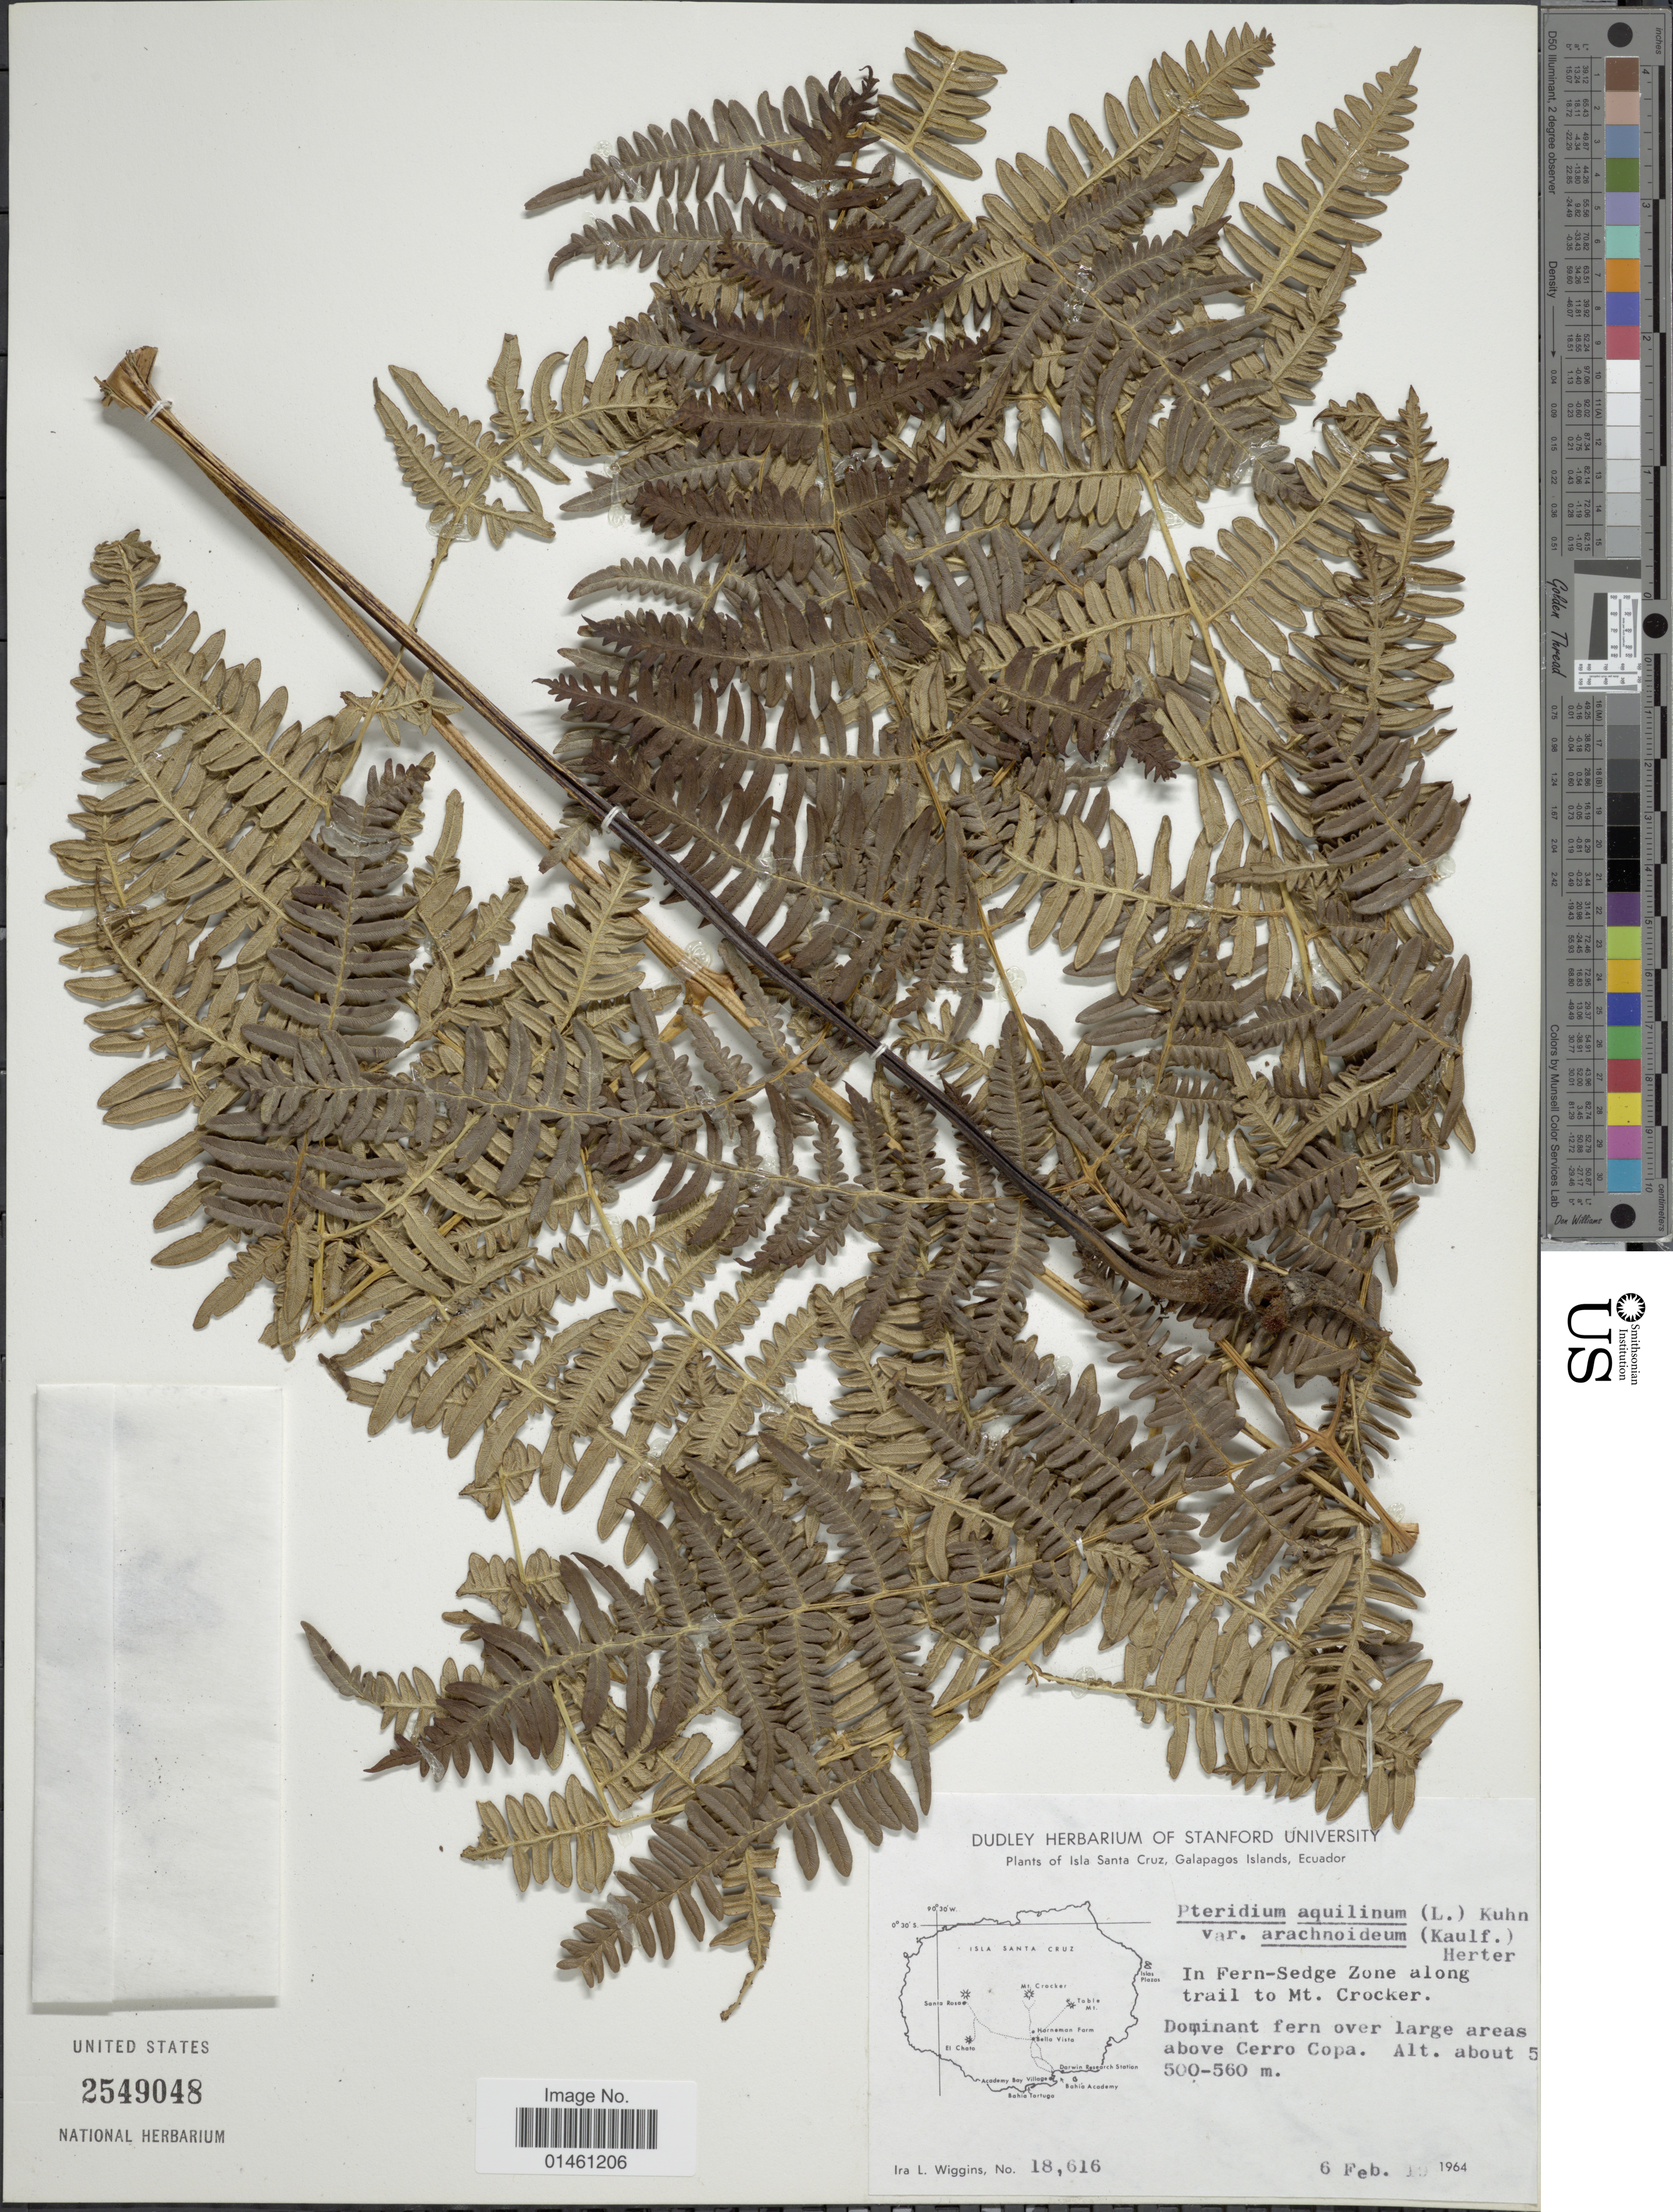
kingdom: Plantae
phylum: Tracheophyta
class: Polypodiopsida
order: Polypodiales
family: Dennstaedtiaceae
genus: Pteridium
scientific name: Pteridium aquilinum var. arachnoideum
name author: (Kaulf.) Herter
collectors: I. L. Wiggins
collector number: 18616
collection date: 1964-02-06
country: Ecuador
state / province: Colón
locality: Isla Santa Cruz, Galapagos Islands, in fern-Sedge Zone along trail to Mt. Crocker, dominant fern over large areas above Cerro Copa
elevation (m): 500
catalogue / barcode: US 2549048